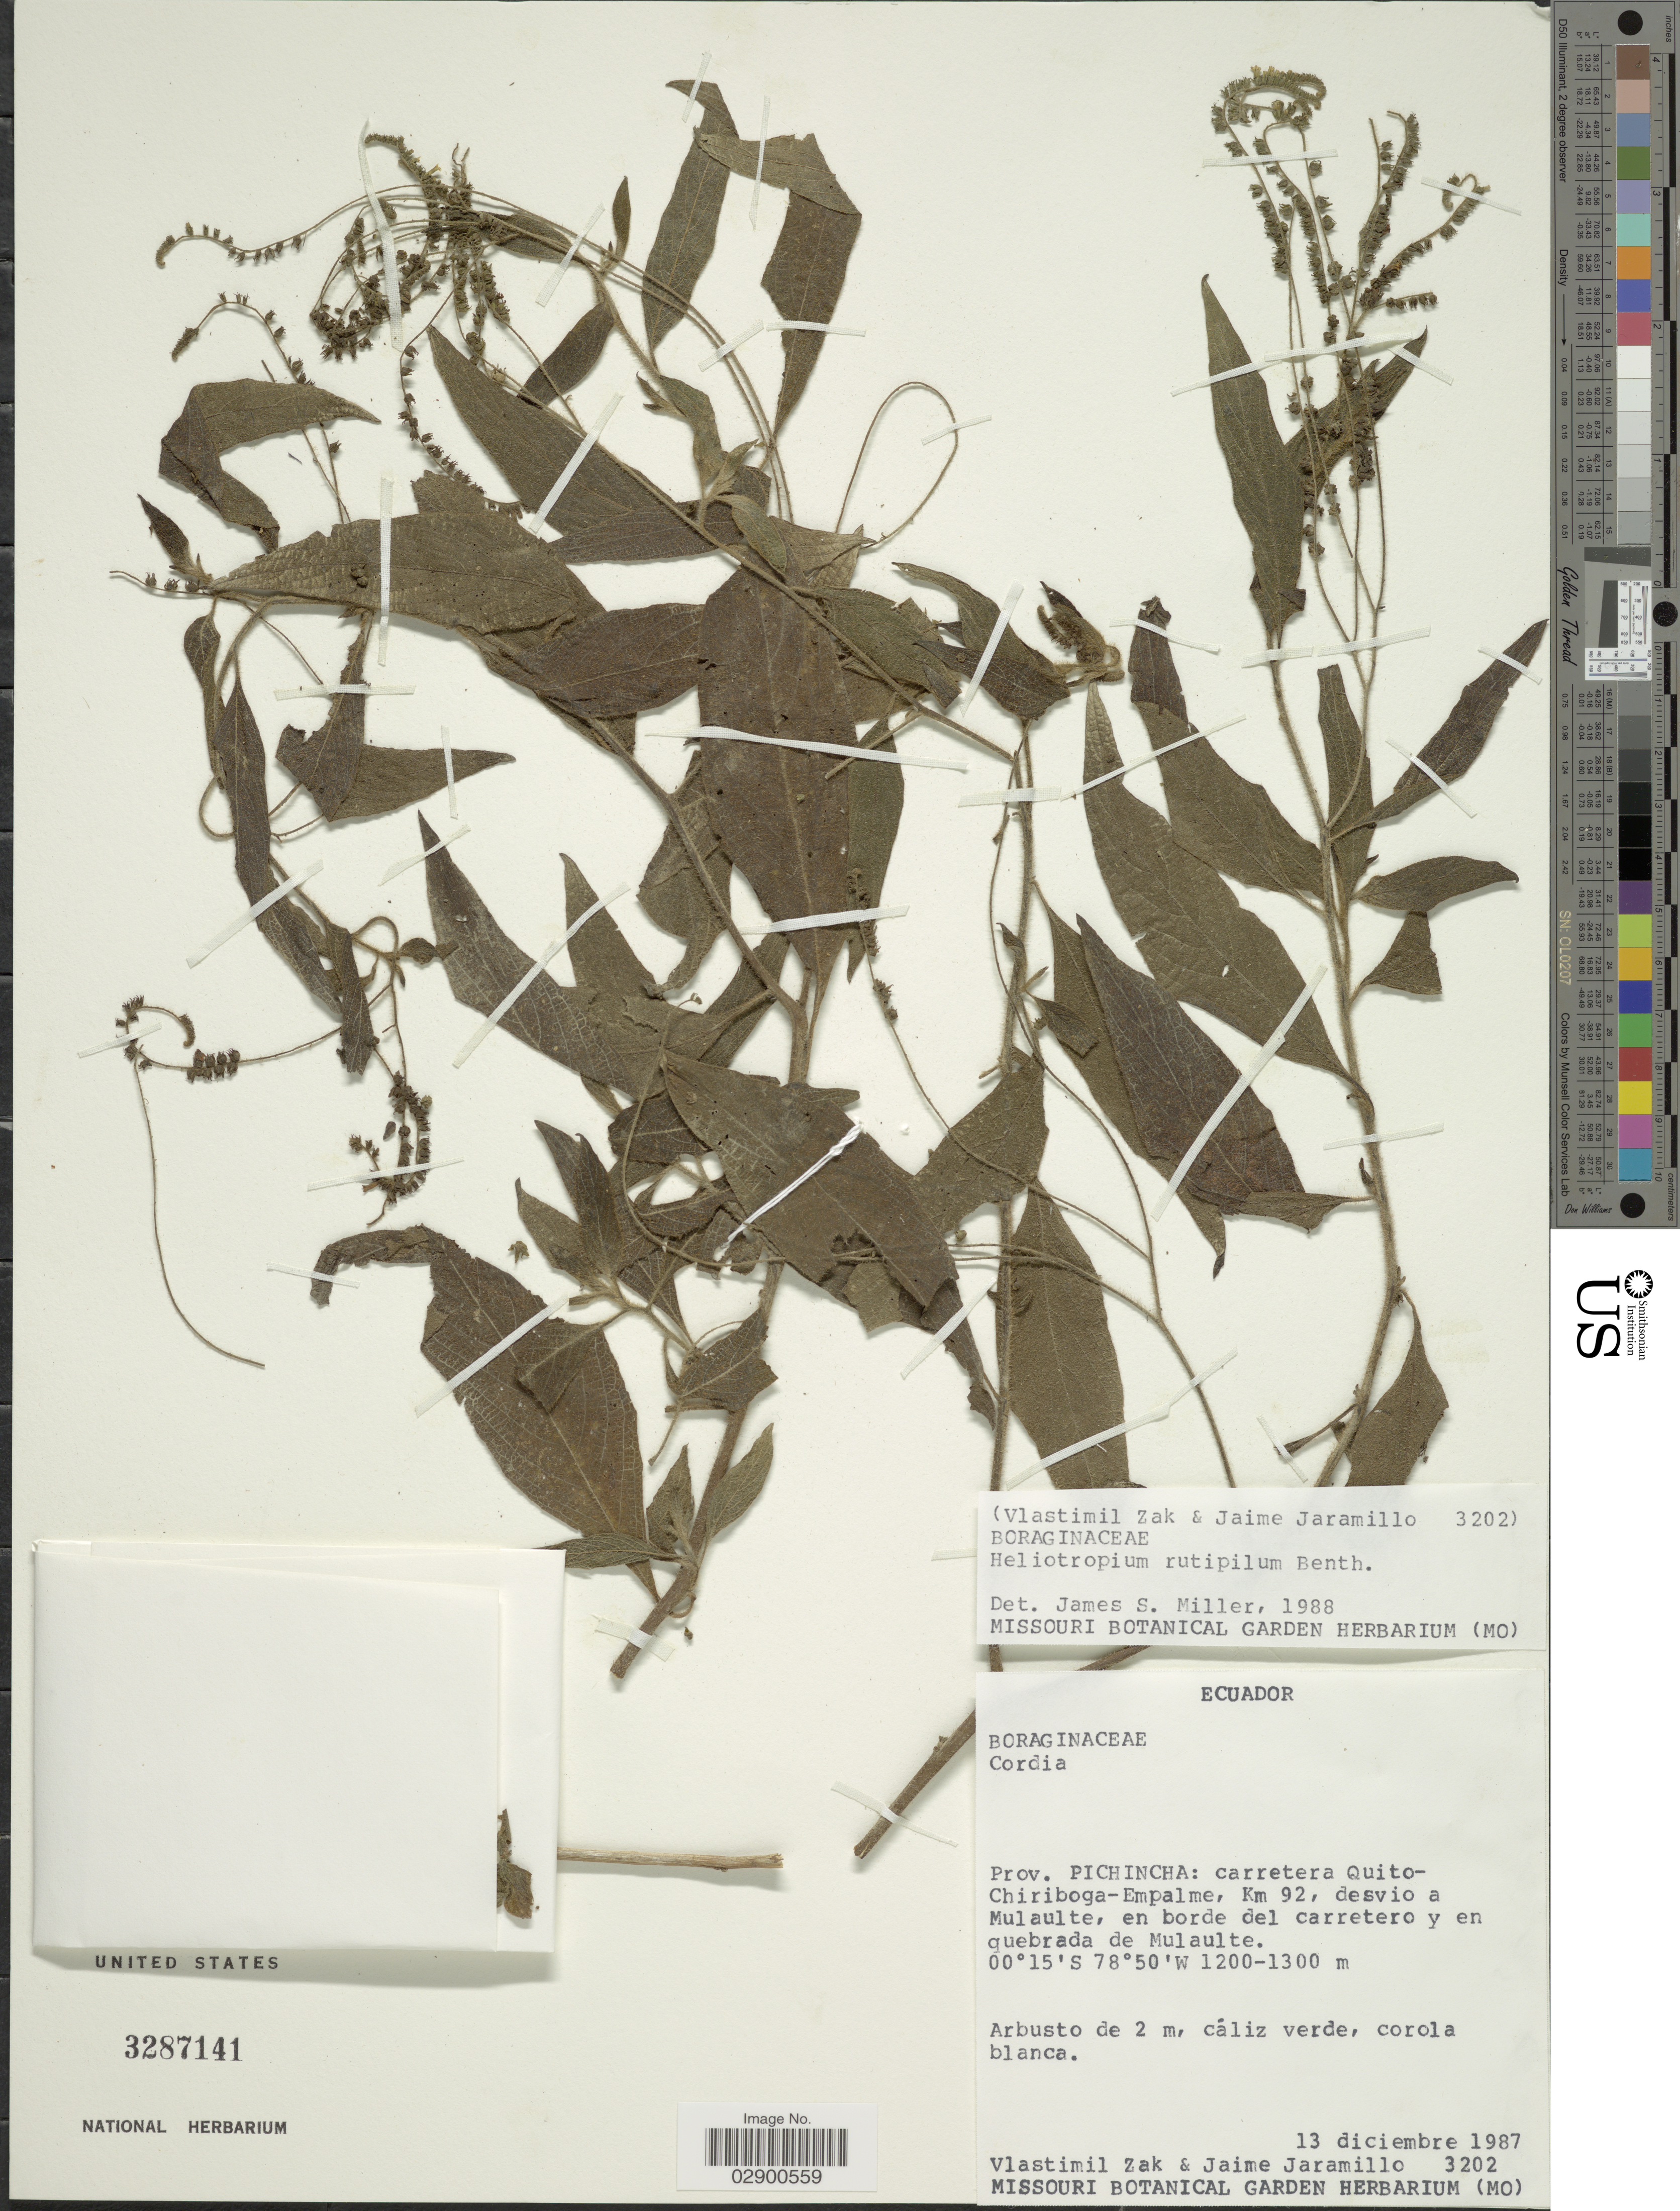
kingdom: Plantae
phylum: Tracheophyta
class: Magnoliopsida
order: Boraginales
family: Heliotropiaceae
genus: Heliotropium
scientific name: Heliotropium rufipilum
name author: (Benth.) I.M. Johnst.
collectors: V. Zak & J. Jaramillo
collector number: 3202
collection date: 1987-12-13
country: Ecuador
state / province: Pichincha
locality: Carretera Quito-Chiriboga-Empalme, Km 92, desvio a Milaulte, en borde del carretero y en quebrada de Mulaulte.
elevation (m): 1200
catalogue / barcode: US 3287141